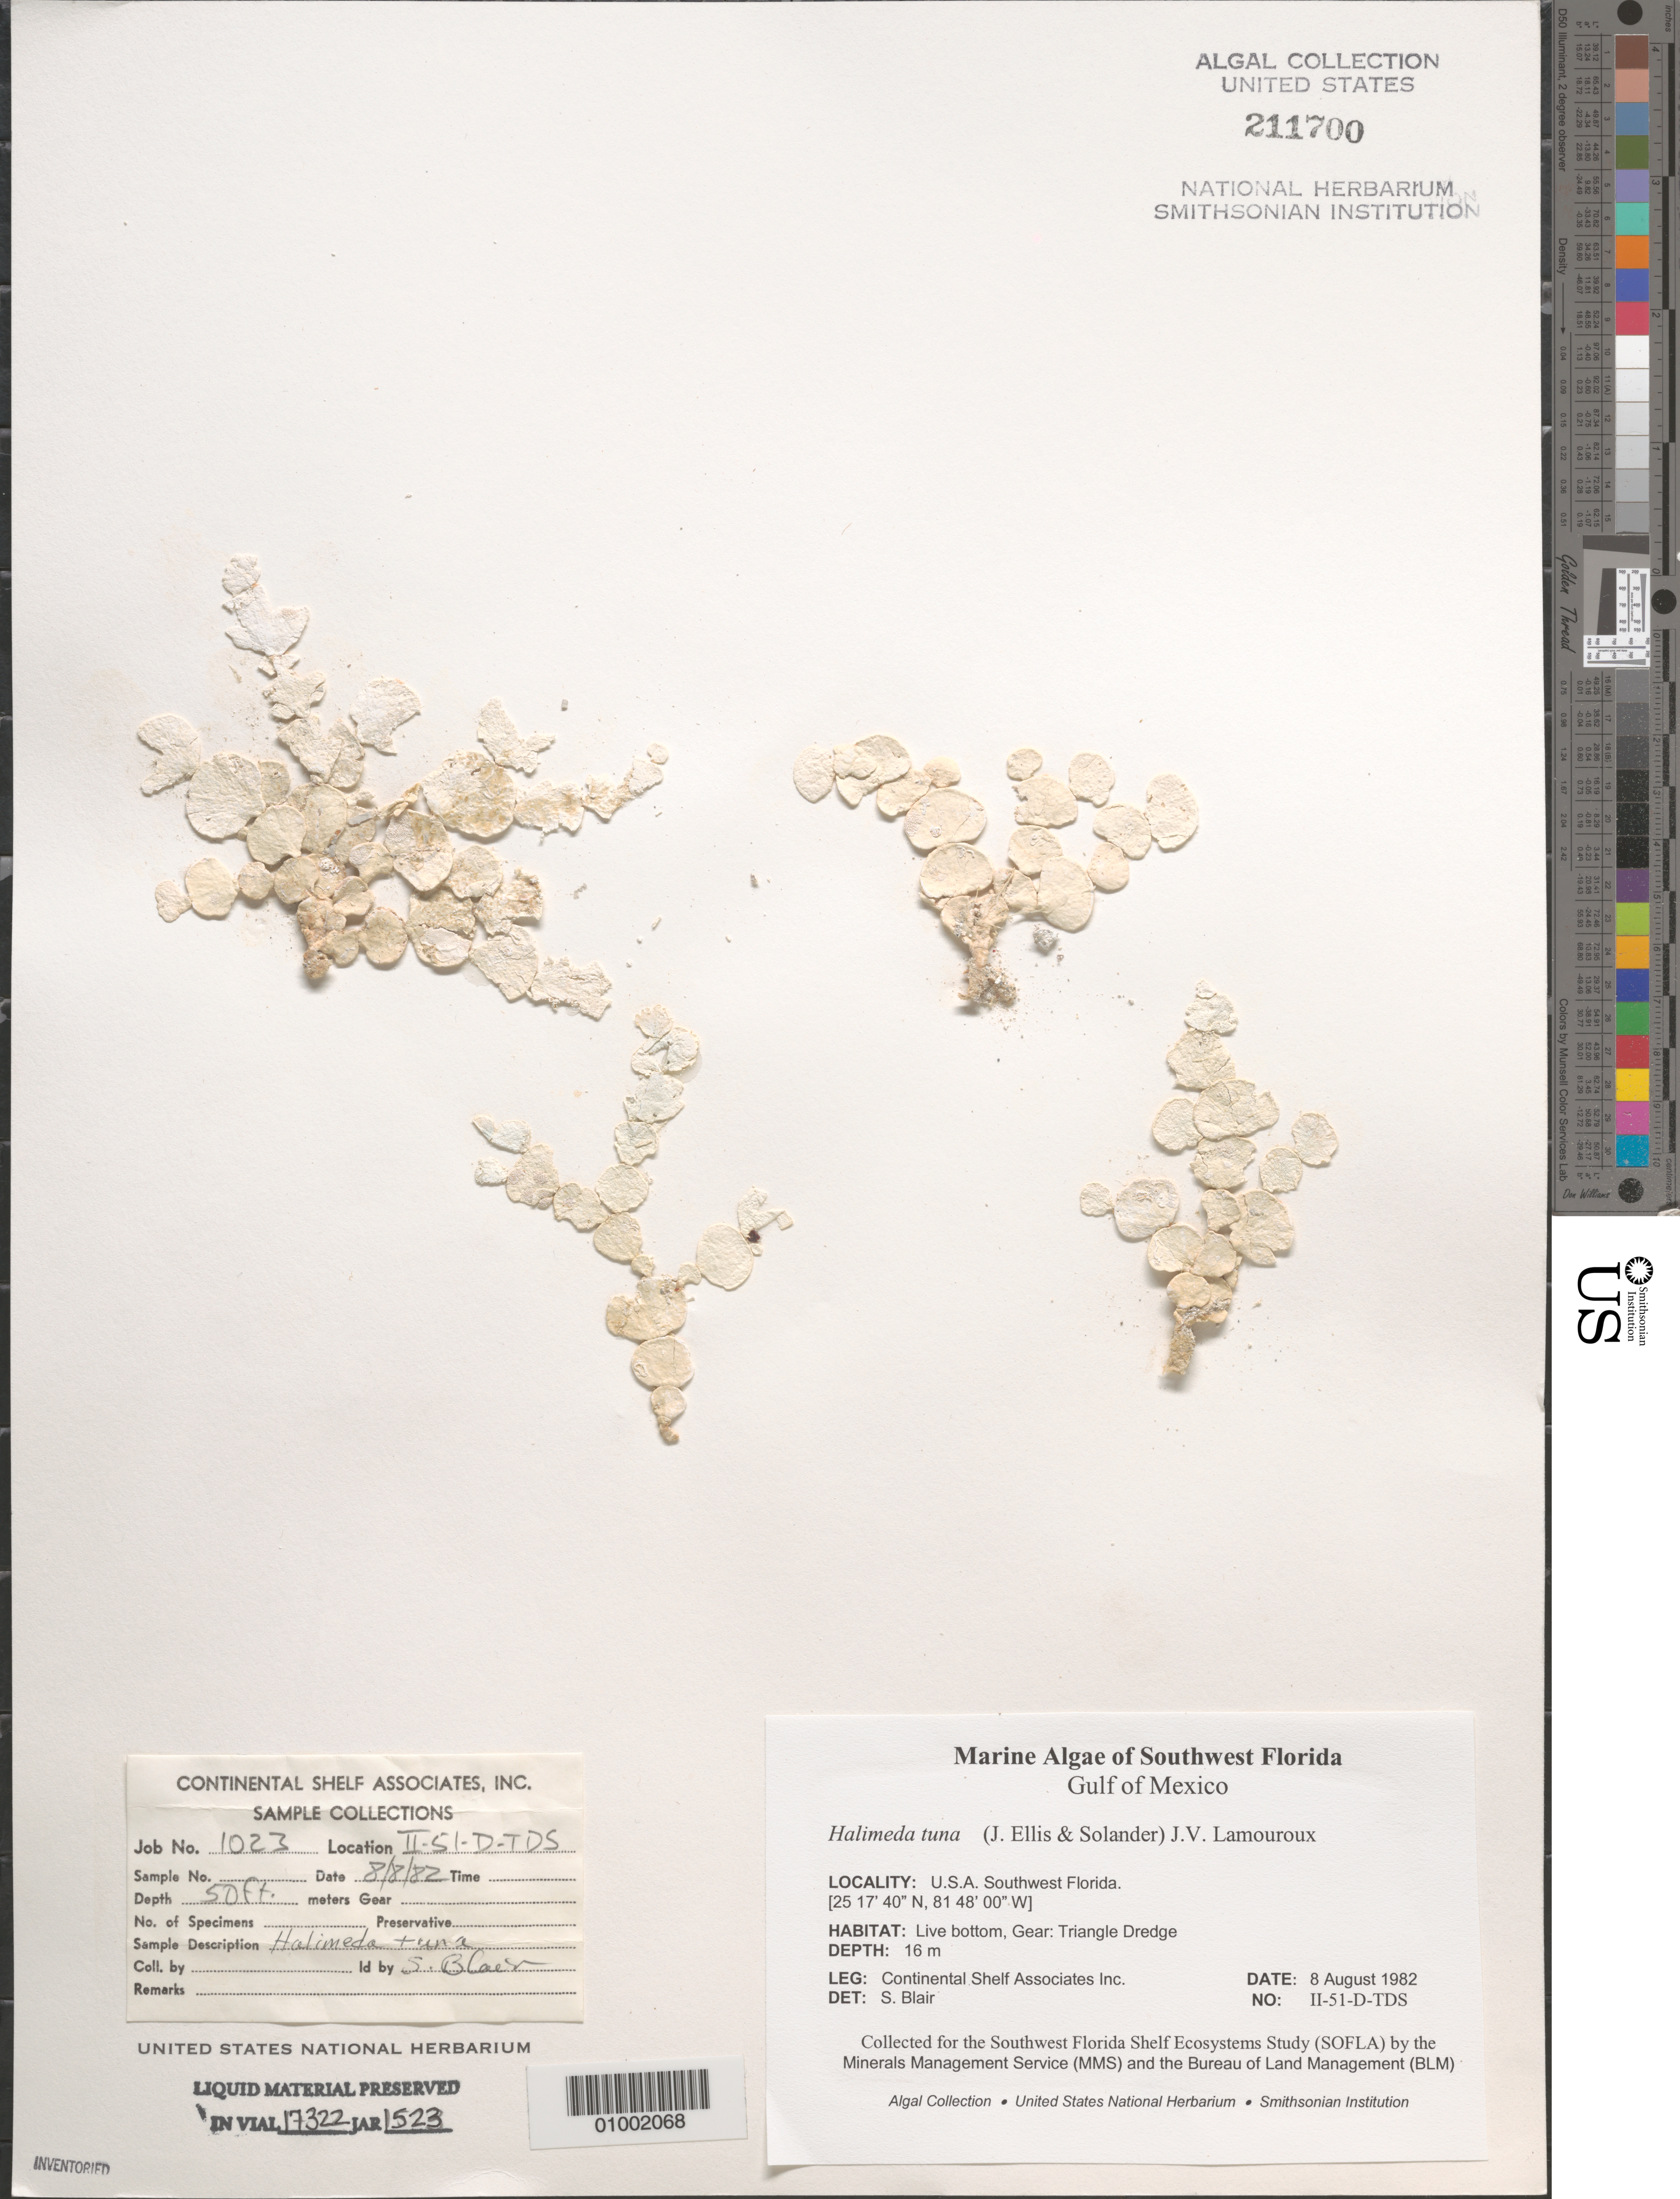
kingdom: Plantae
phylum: Chlorophyta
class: Ulvophyceae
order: Bryopsidales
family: Halimedaceae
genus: Halimeda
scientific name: Halimeda tuna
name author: (J. Ellis & Sol.) J.V.Lamouroux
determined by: Blair, S. M.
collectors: Continental Shelf Associates Inc.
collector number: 1023-II-51-D-TDS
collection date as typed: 08 Aug 1982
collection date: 1982-08-08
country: United States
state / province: Florida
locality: Gulf of Mexico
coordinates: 25 17'40"N, 81 48'00"W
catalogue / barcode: US 211700